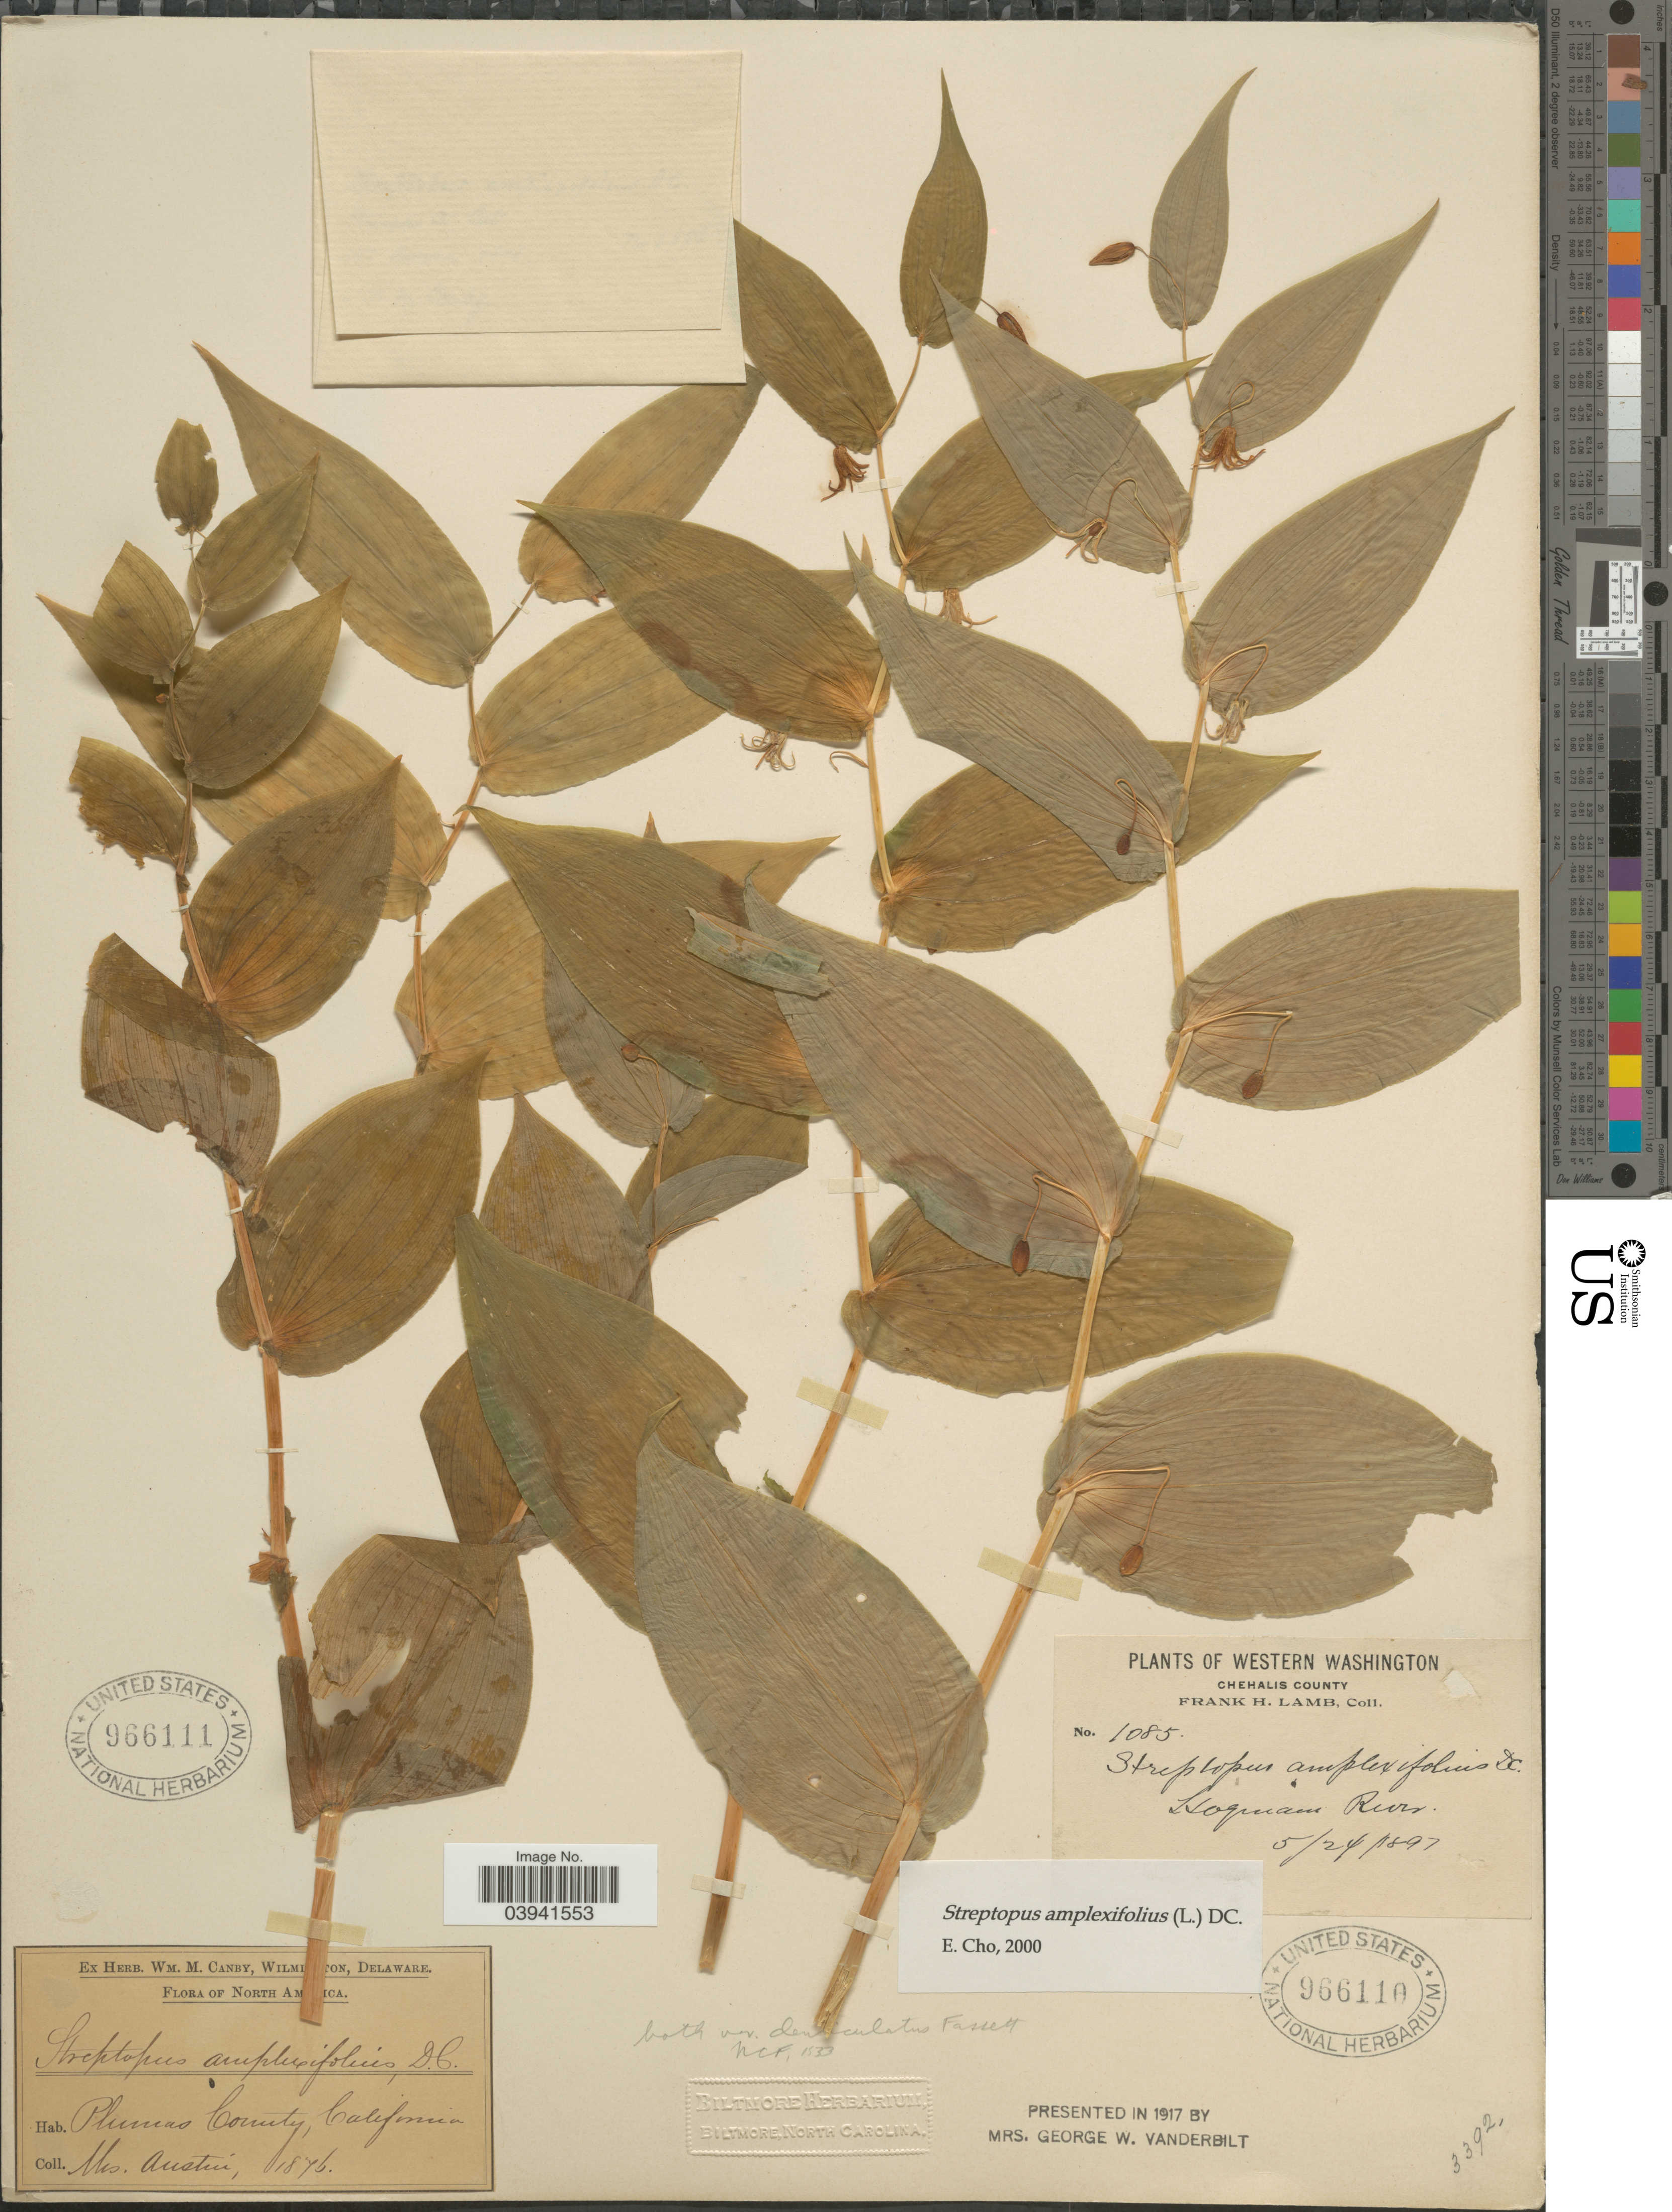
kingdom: Plantae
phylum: Tracheophyta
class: Liliopsida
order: Liliales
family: Liliaceae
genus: Streptopus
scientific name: Streptopus amplexifolius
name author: (L.) DC.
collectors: Austin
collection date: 1876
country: United States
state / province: California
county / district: Plumas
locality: Plumas County.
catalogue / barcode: US 966111